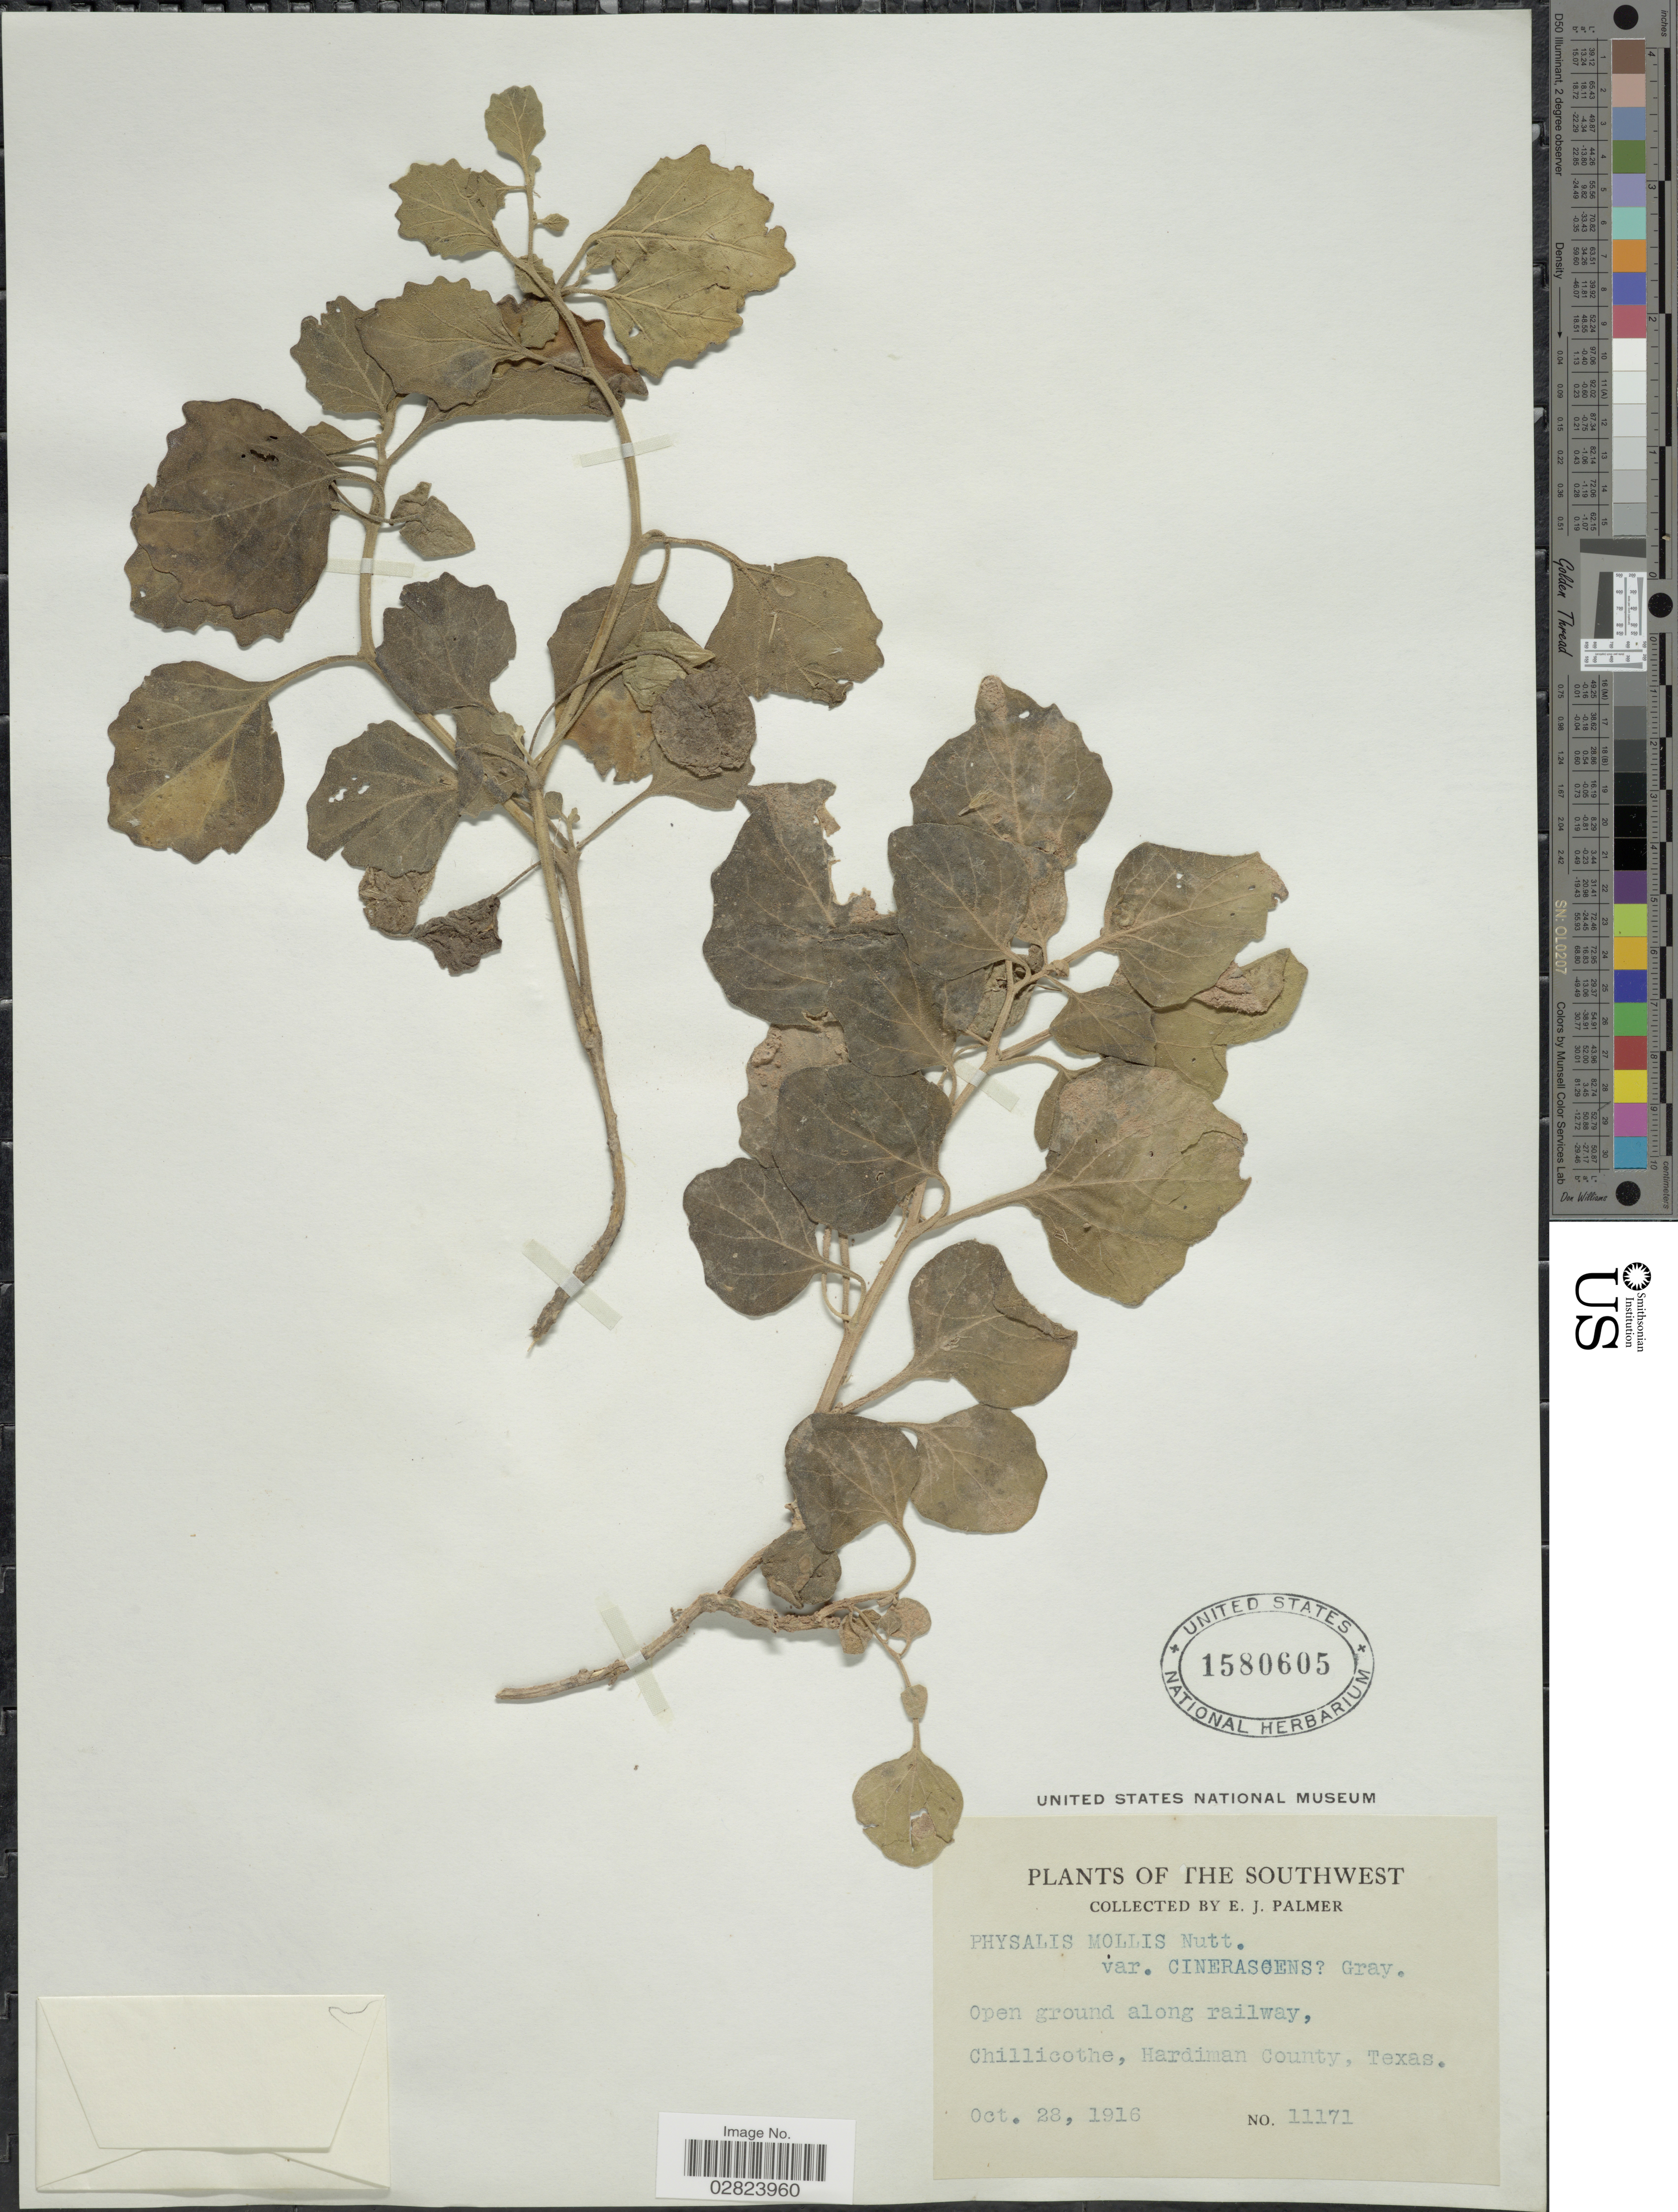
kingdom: Plantae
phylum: Tracheophyta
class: Magnoliopsida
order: Solanales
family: Solanaceae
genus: Physalis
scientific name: Physalis mollis var. cinerascens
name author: (Dunal) A. Gray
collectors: E. J. Palmer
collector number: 11171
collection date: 1916-10-28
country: United States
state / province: Texas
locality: Open ground along railway, Chillicothe, Hardiman County.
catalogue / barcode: US 1580605